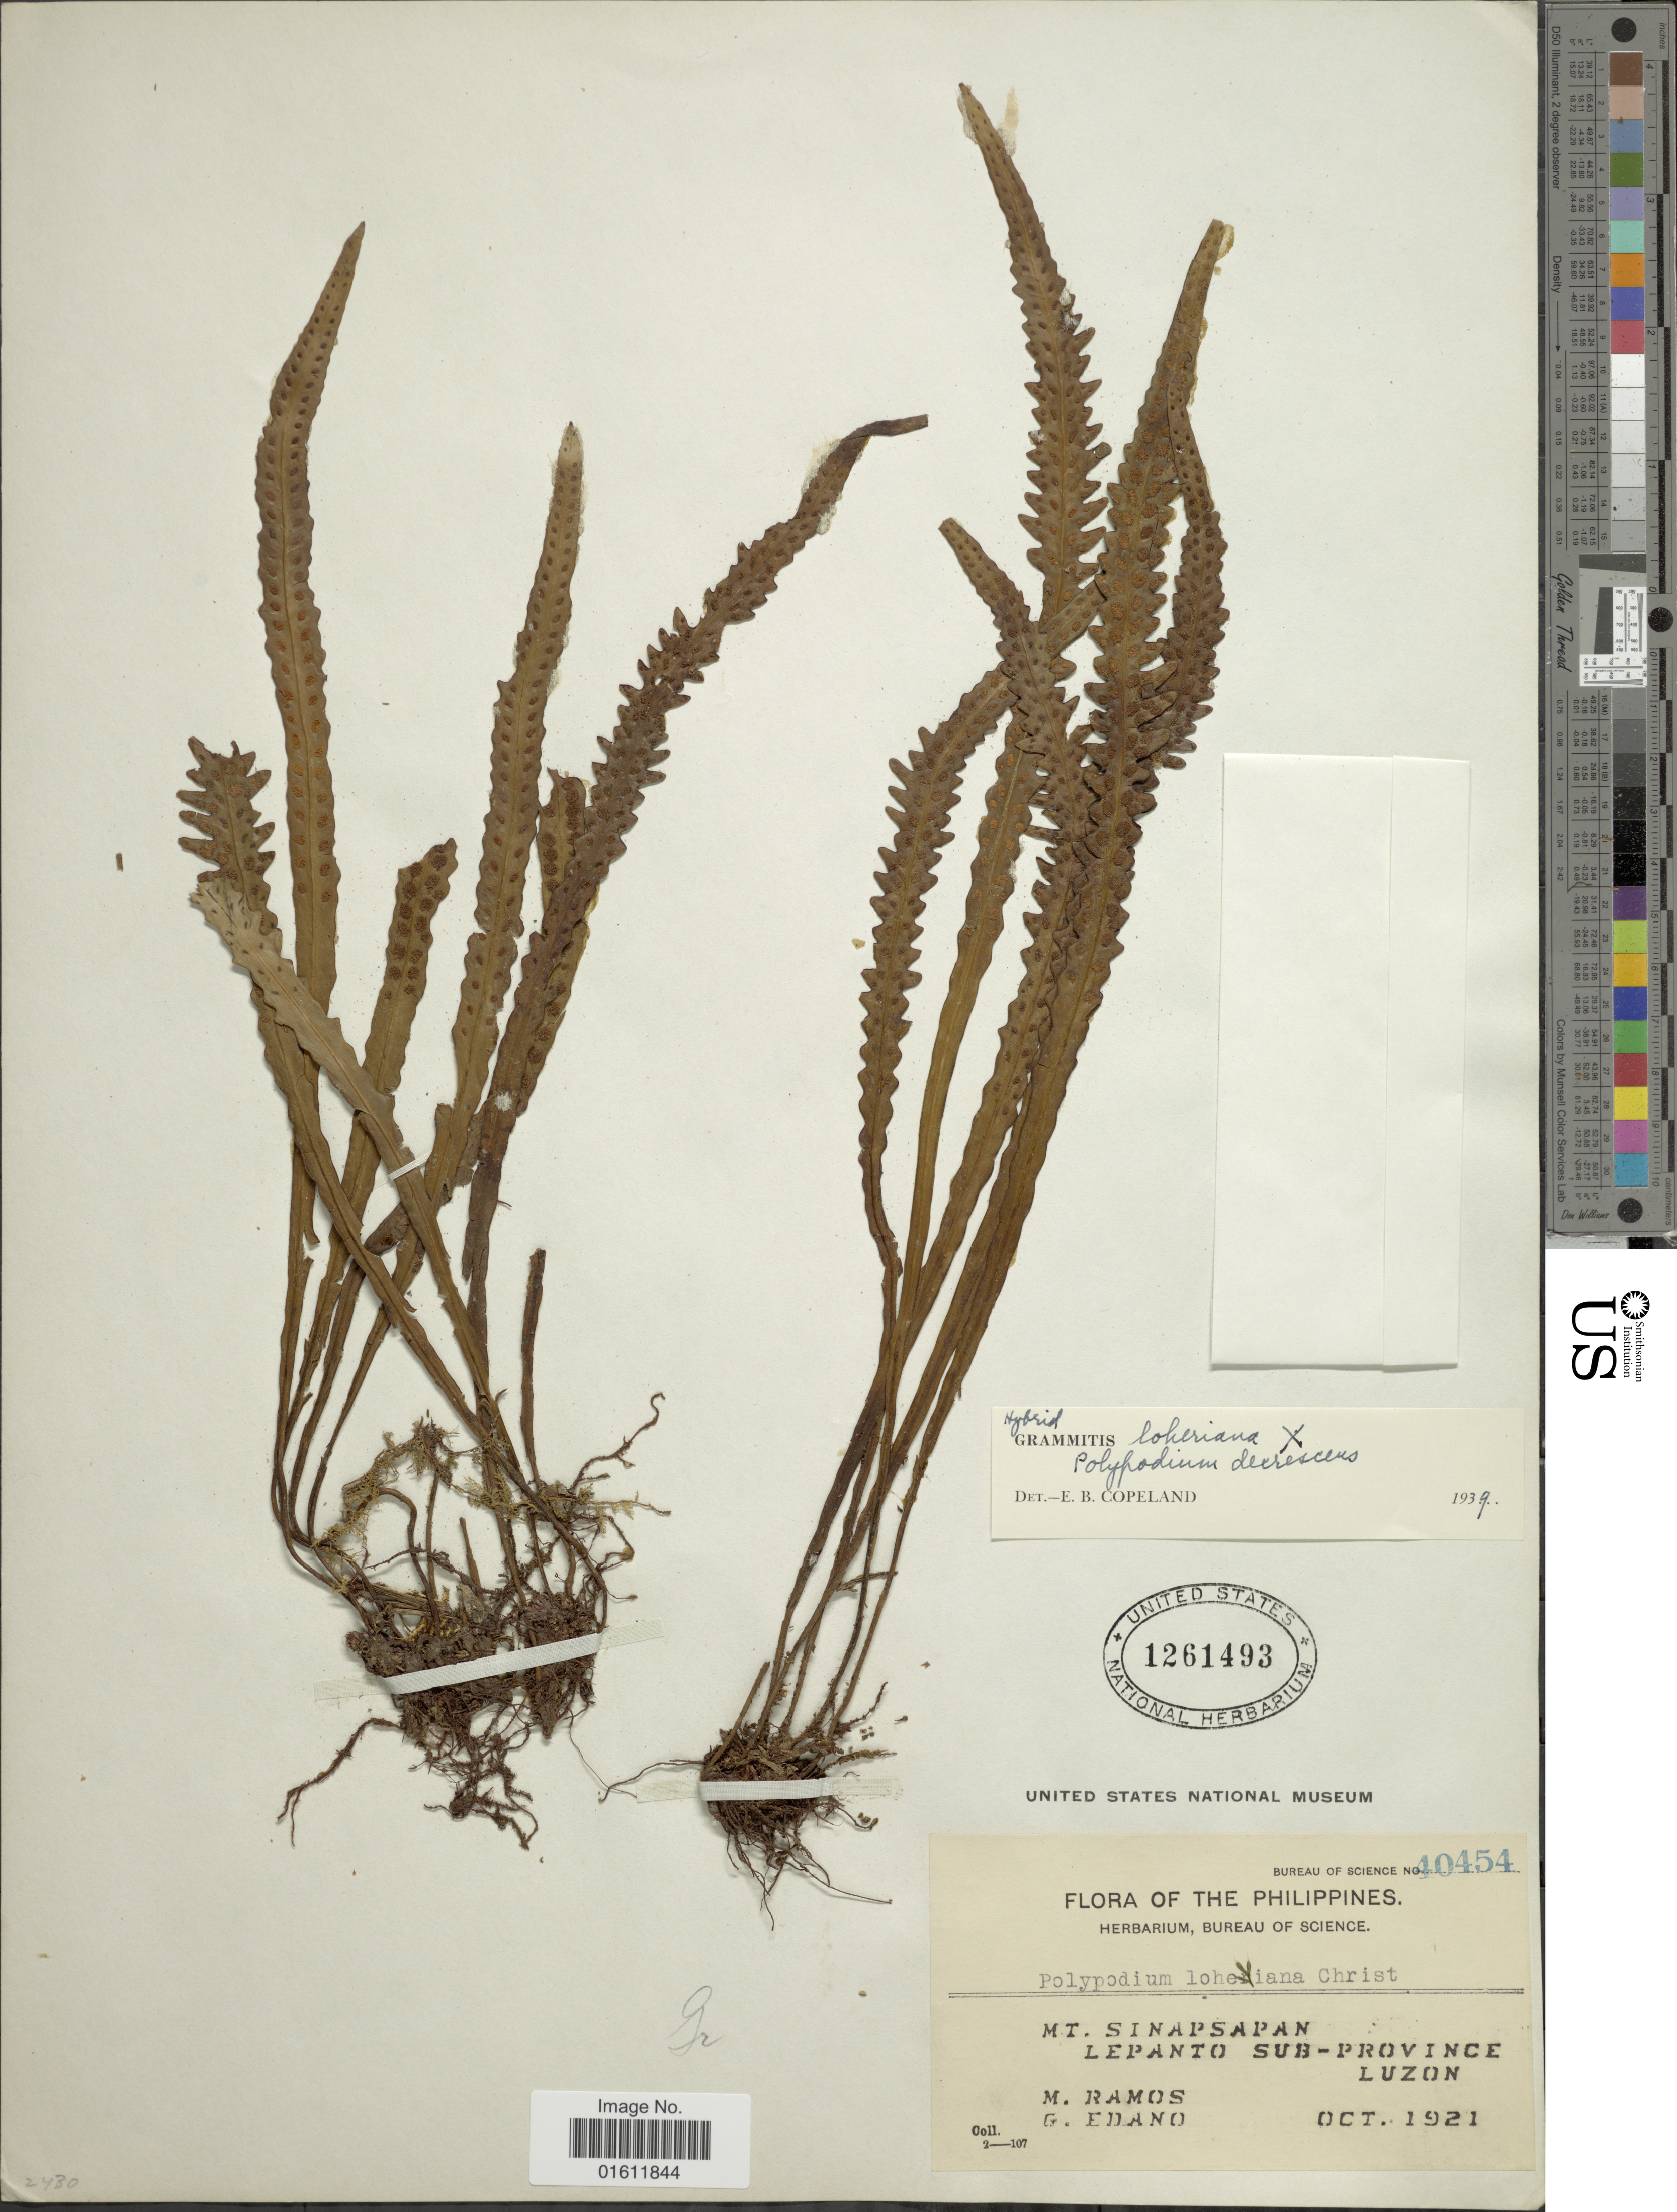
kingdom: Plantae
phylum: Tracheophyta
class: Polypodiopsida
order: Polypodiales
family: Polypodiaceae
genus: Themelium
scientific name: Themelium loherianum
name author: (Christ) Parris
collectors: M. Ramos & G. Edaño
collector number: Bureau of Science 40454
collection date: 1921-10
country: Philippines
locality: Luzon, Mt. Sinapsapan, Lepanto sub-province.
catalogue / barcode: US 1261493